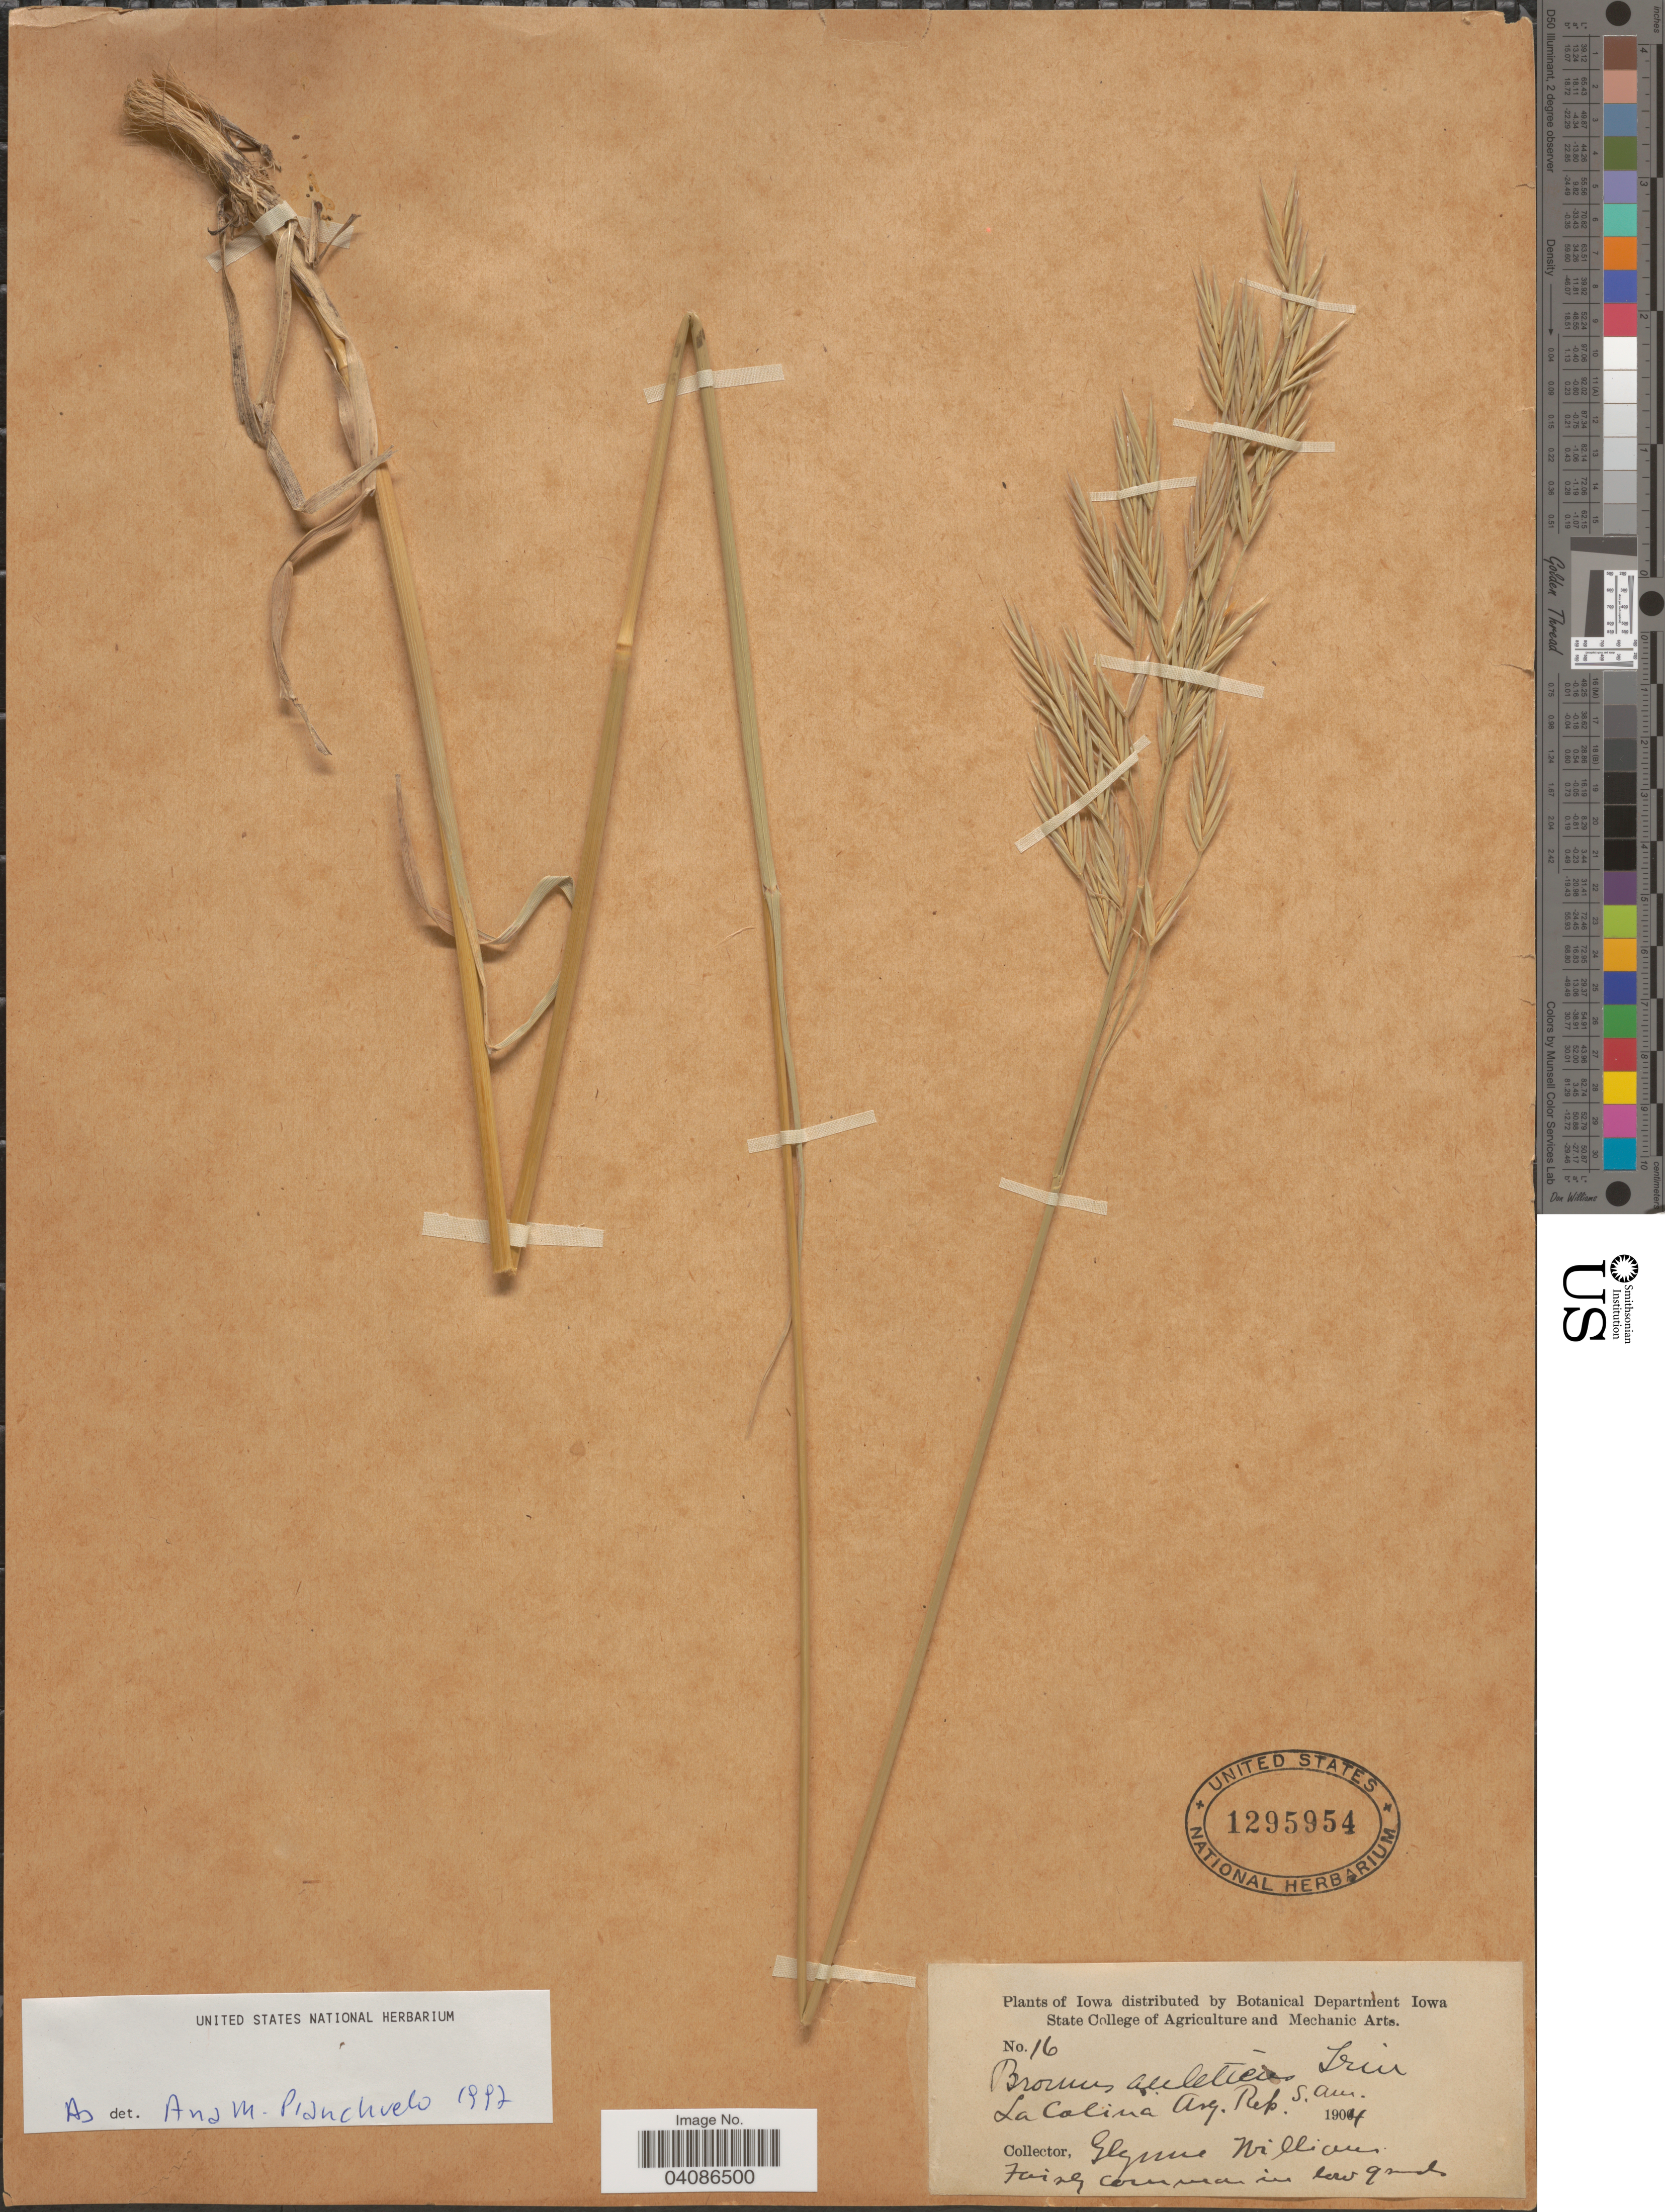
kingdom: Plantae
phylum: Tracheophyta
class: Liliopsida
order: Poales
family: Poaceae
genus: Bromus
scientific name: Bromus auleticus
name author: Trin. ex Nees in Mart.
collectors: G. Williams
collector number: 16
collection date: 1904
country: Argentina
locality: La Colina Arg. Rep. S. Am.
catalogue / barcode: US 1295954